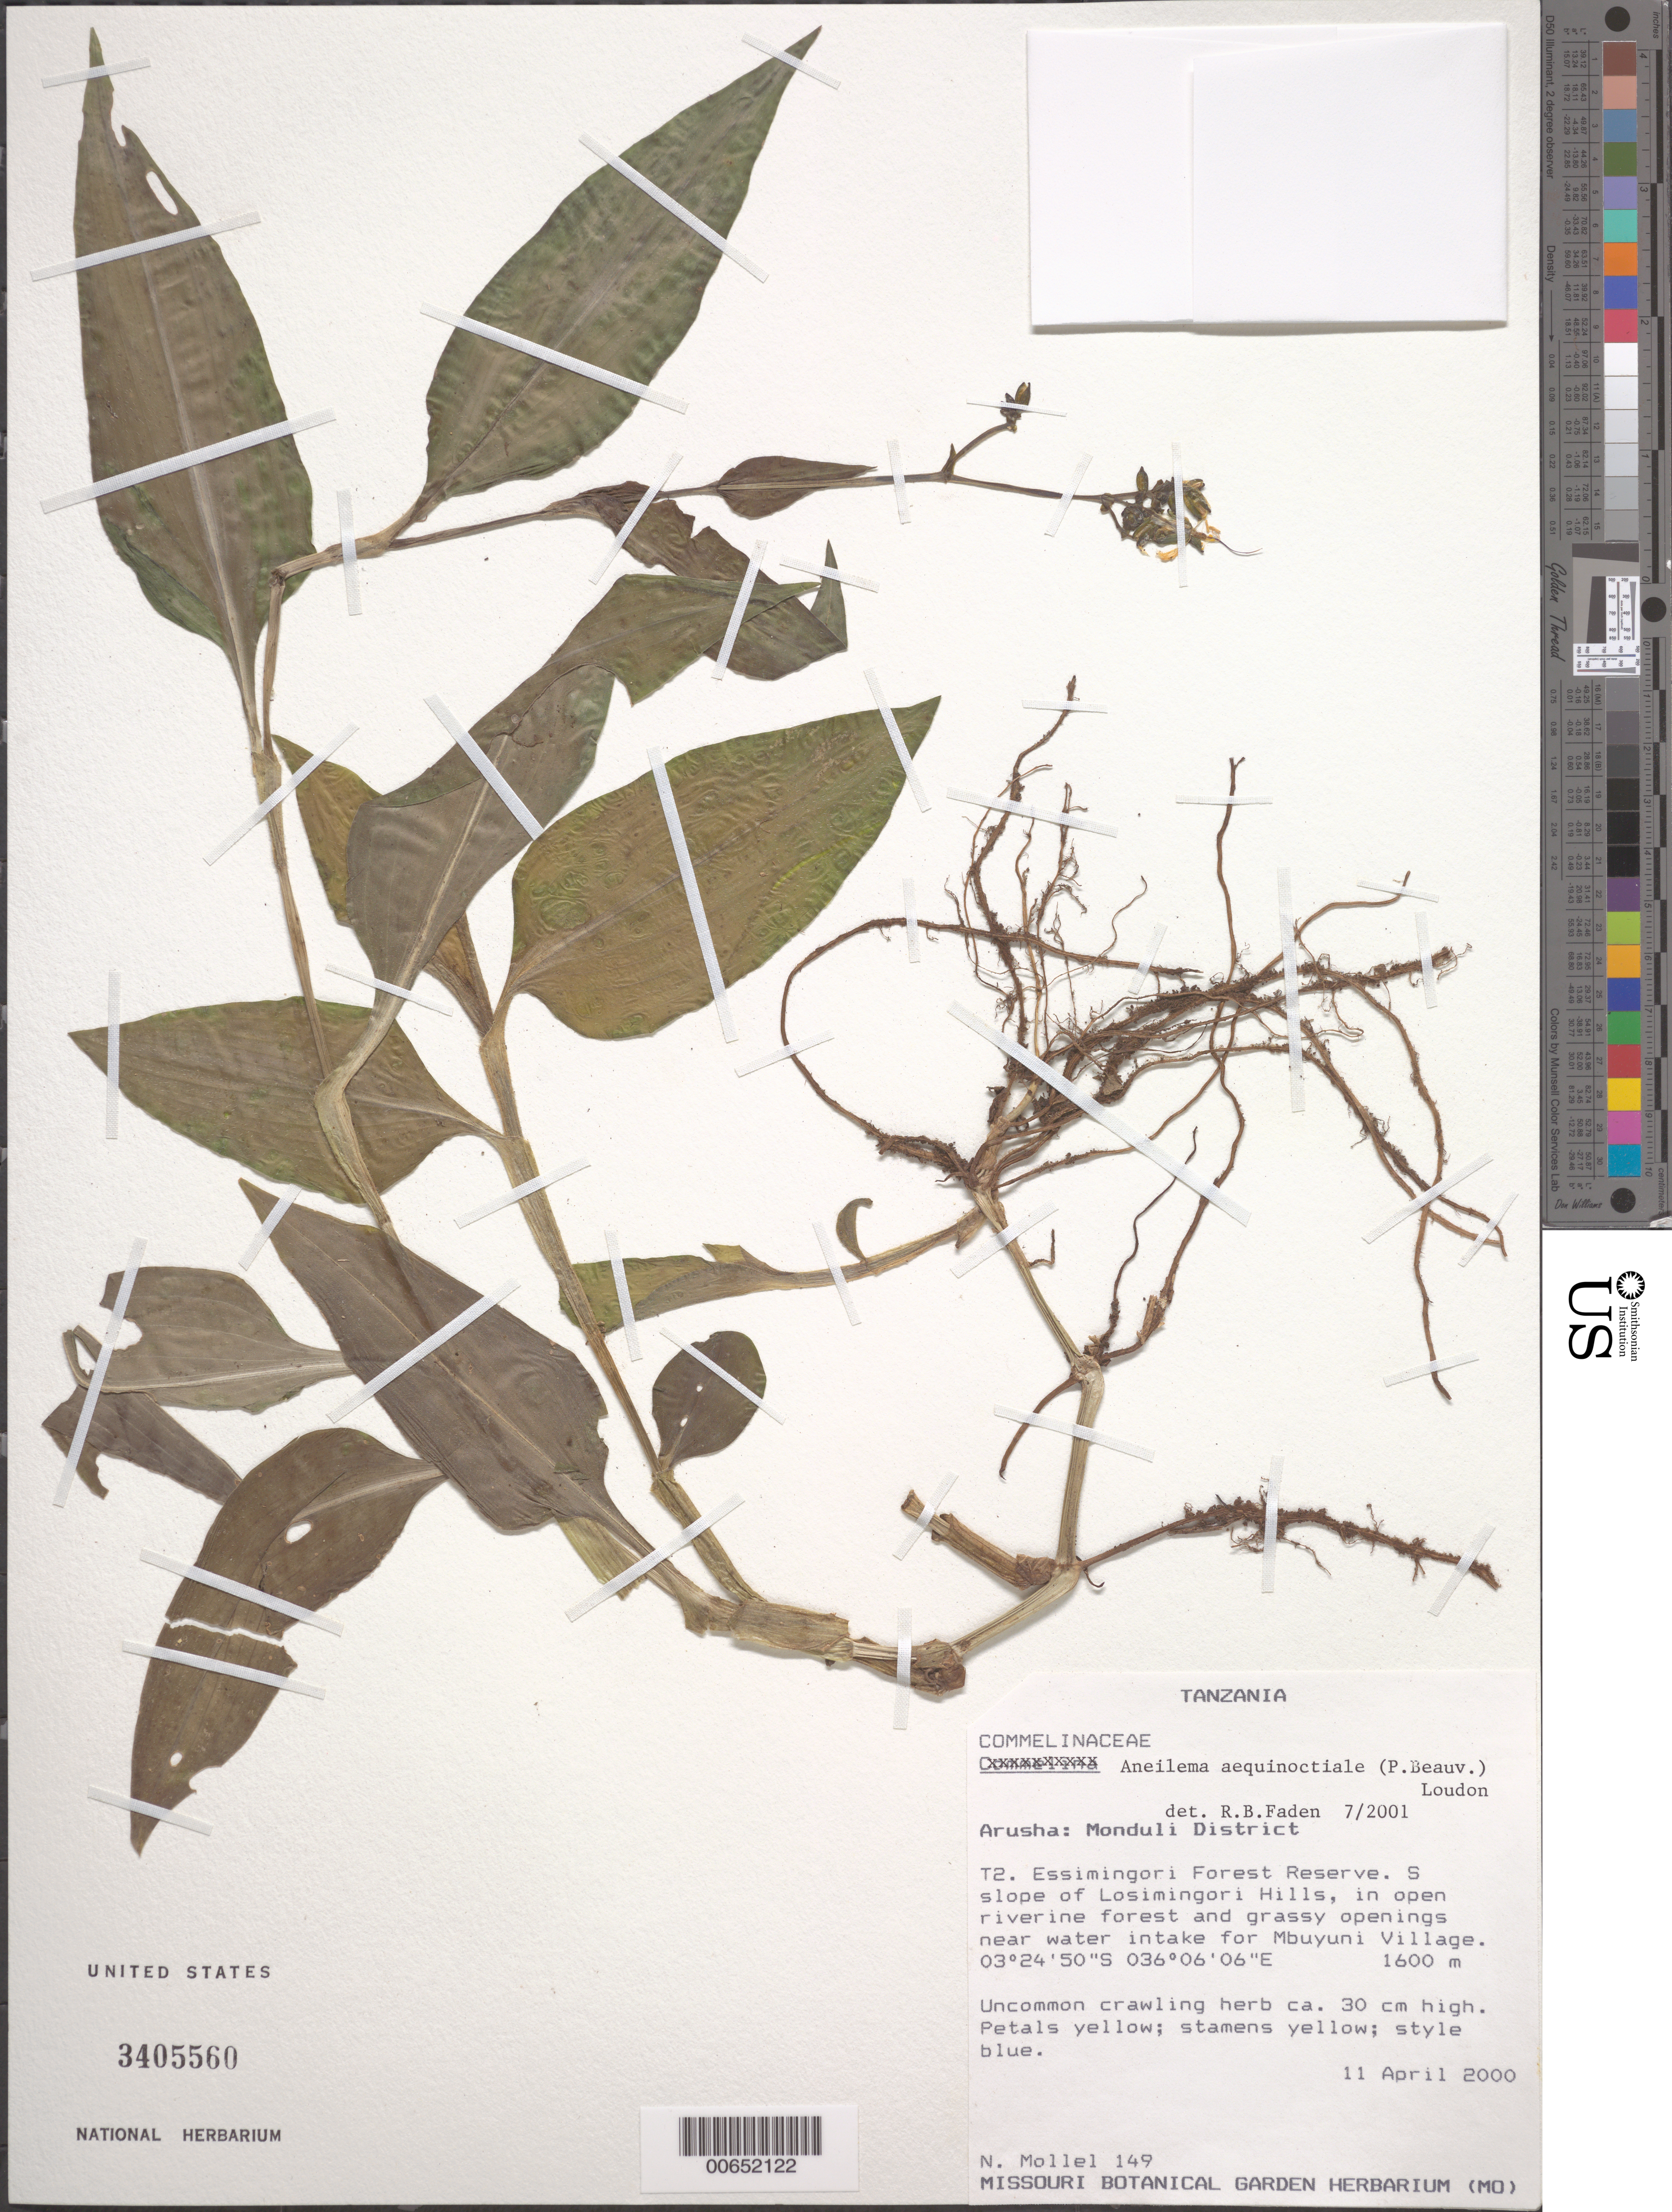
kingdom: Plantae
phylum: Tracheophyta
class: Liliopsida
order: Commelinales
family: Commelinaceae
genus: Aneilema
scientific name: Aneilema aequinoctiale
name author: (P. Beauv.) Loudon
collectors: N. Mollel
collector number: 149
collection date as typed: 11 04 2000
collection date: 2000-04-11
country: Tanzania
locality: Arusha, monduli dist., t2 essimingori forest reserve, s slope of losimingori hills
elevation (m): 1600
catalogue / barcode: US 3405560